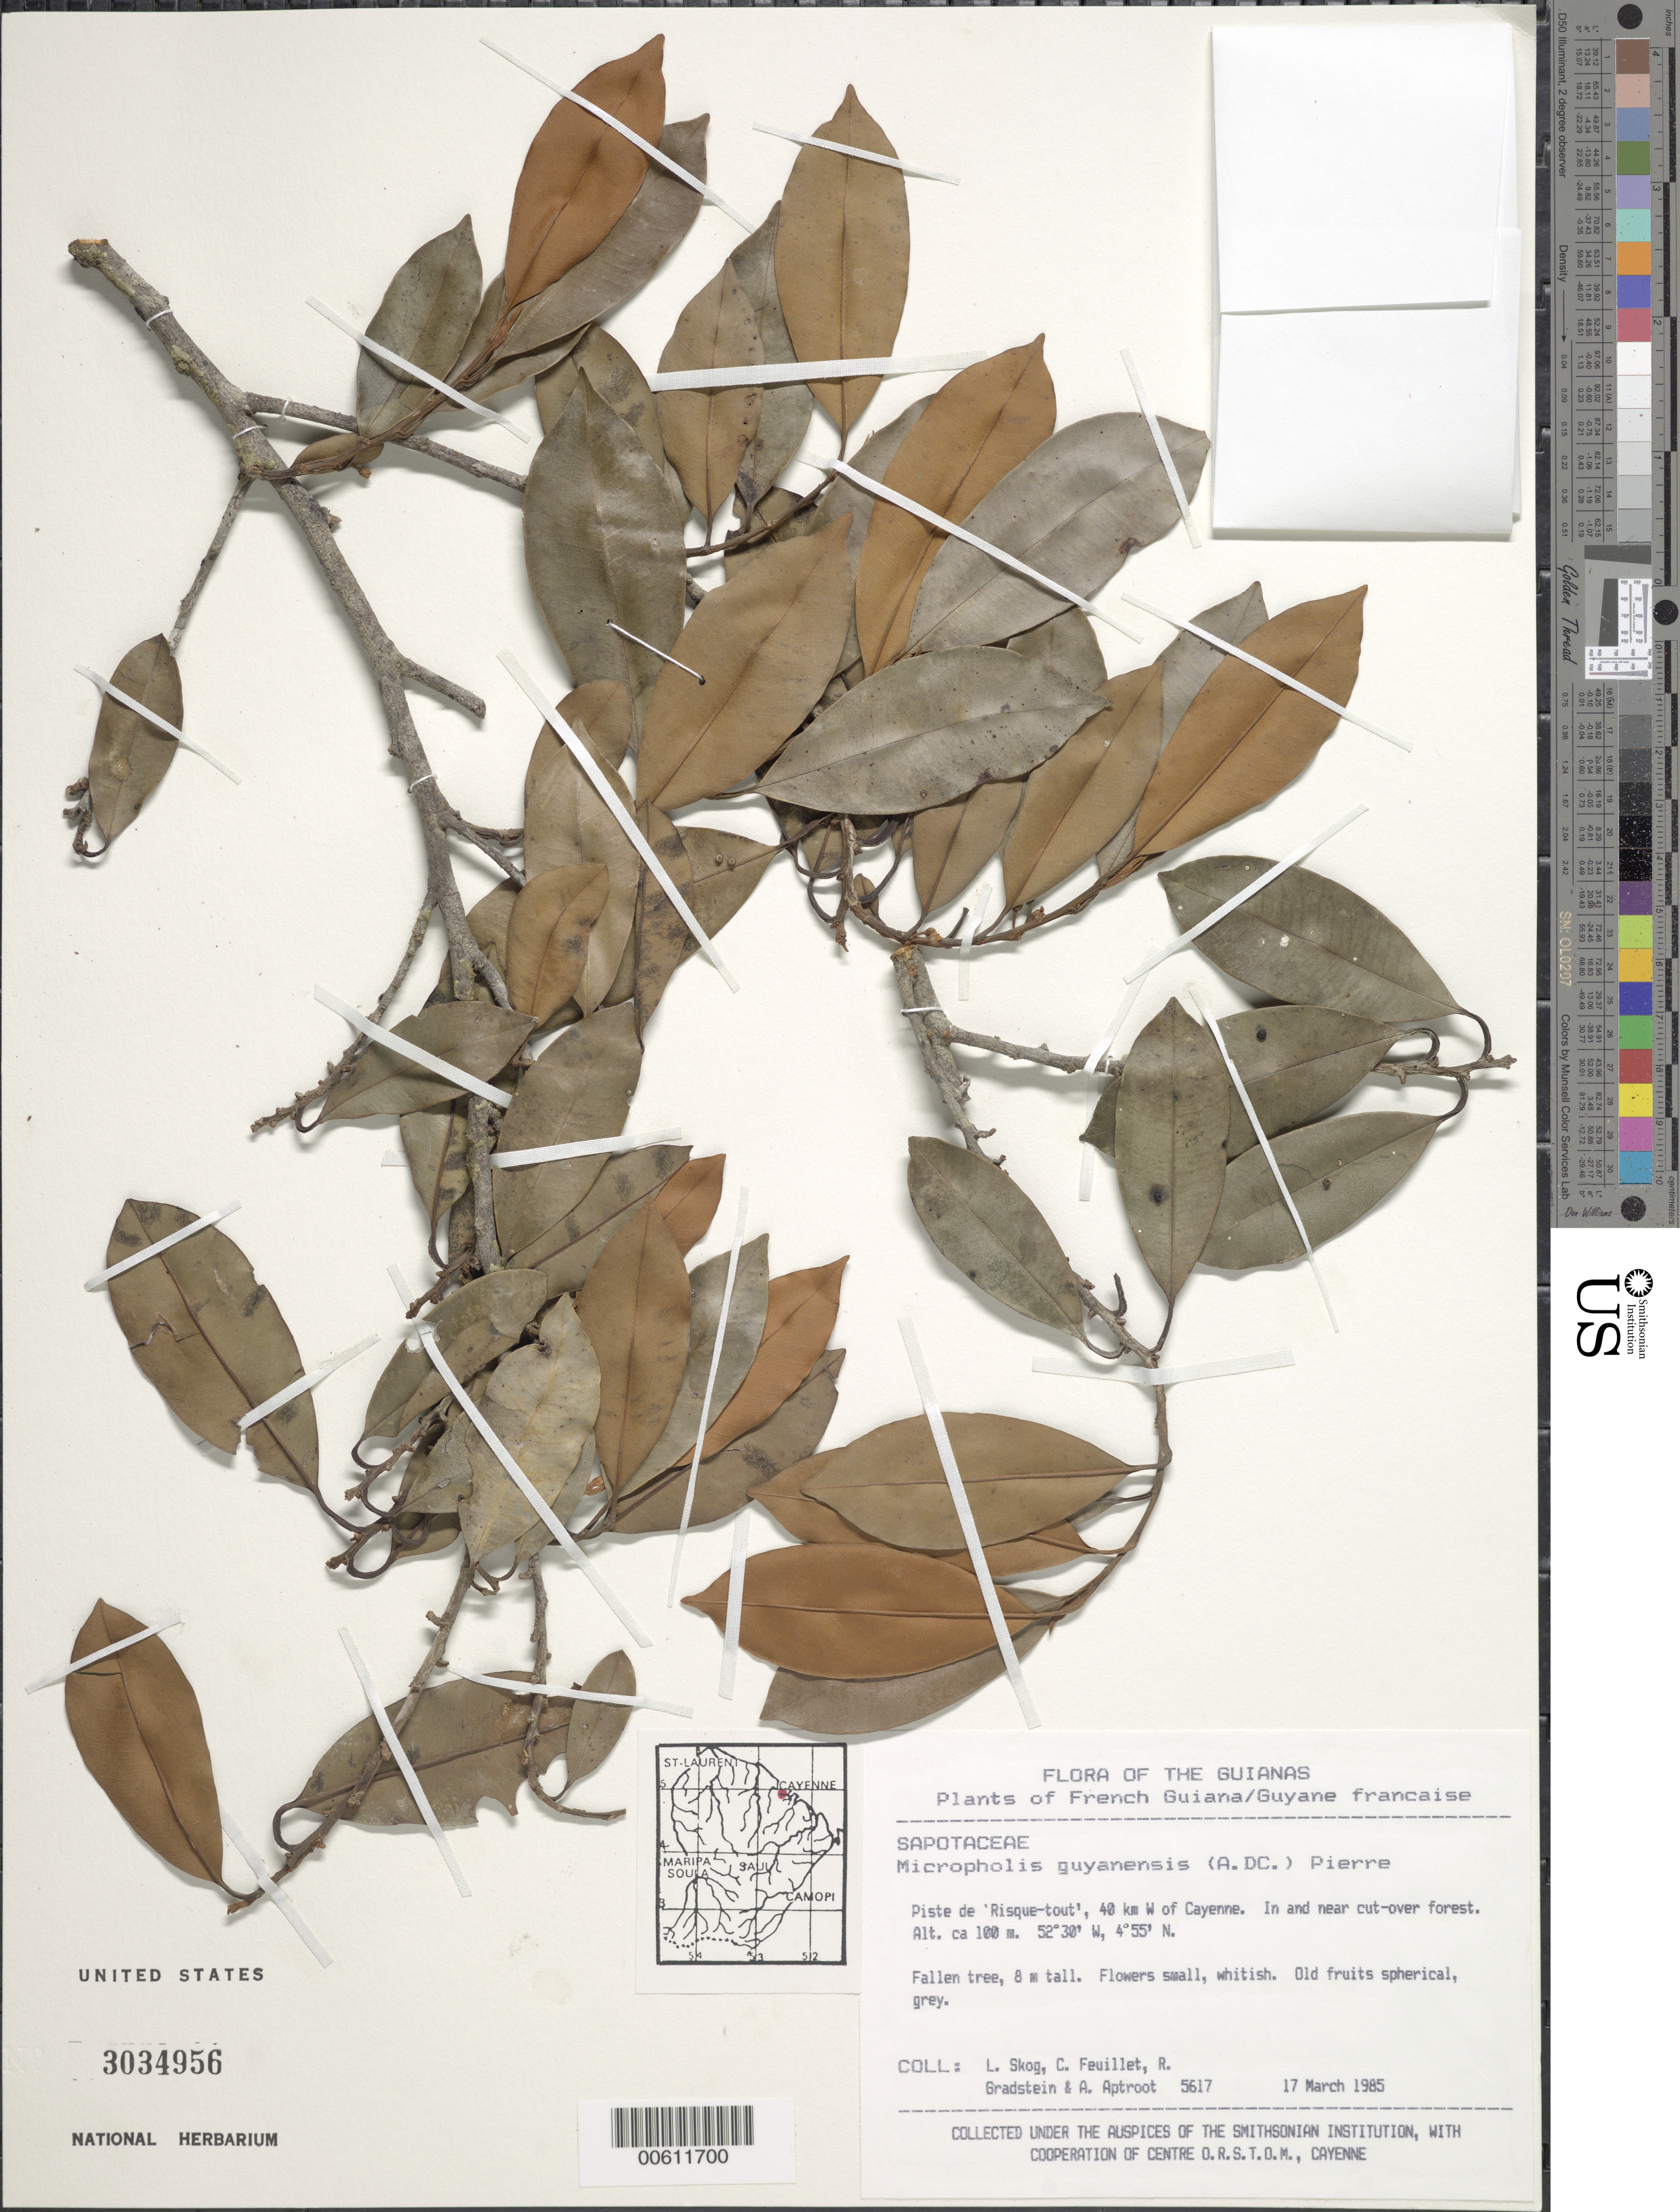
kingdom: Plantae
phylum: Tracheophyta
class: Magnoliopsida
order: Ericales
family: Sapotaceae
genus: Micropholis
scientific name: Micropholis guyanensis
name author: (A. DC.) Pierre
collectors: L. E. Skog, C. Feuillet, R. Gradstein & A. Aptroot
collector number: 5617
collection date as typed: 17 March 1985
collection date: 1985-03-17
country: French Guiana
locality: Piste de 'Risque-tout', 40 km W of Cayenne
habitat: In and near cut-over forest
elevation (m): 100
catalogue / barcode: US 3034956